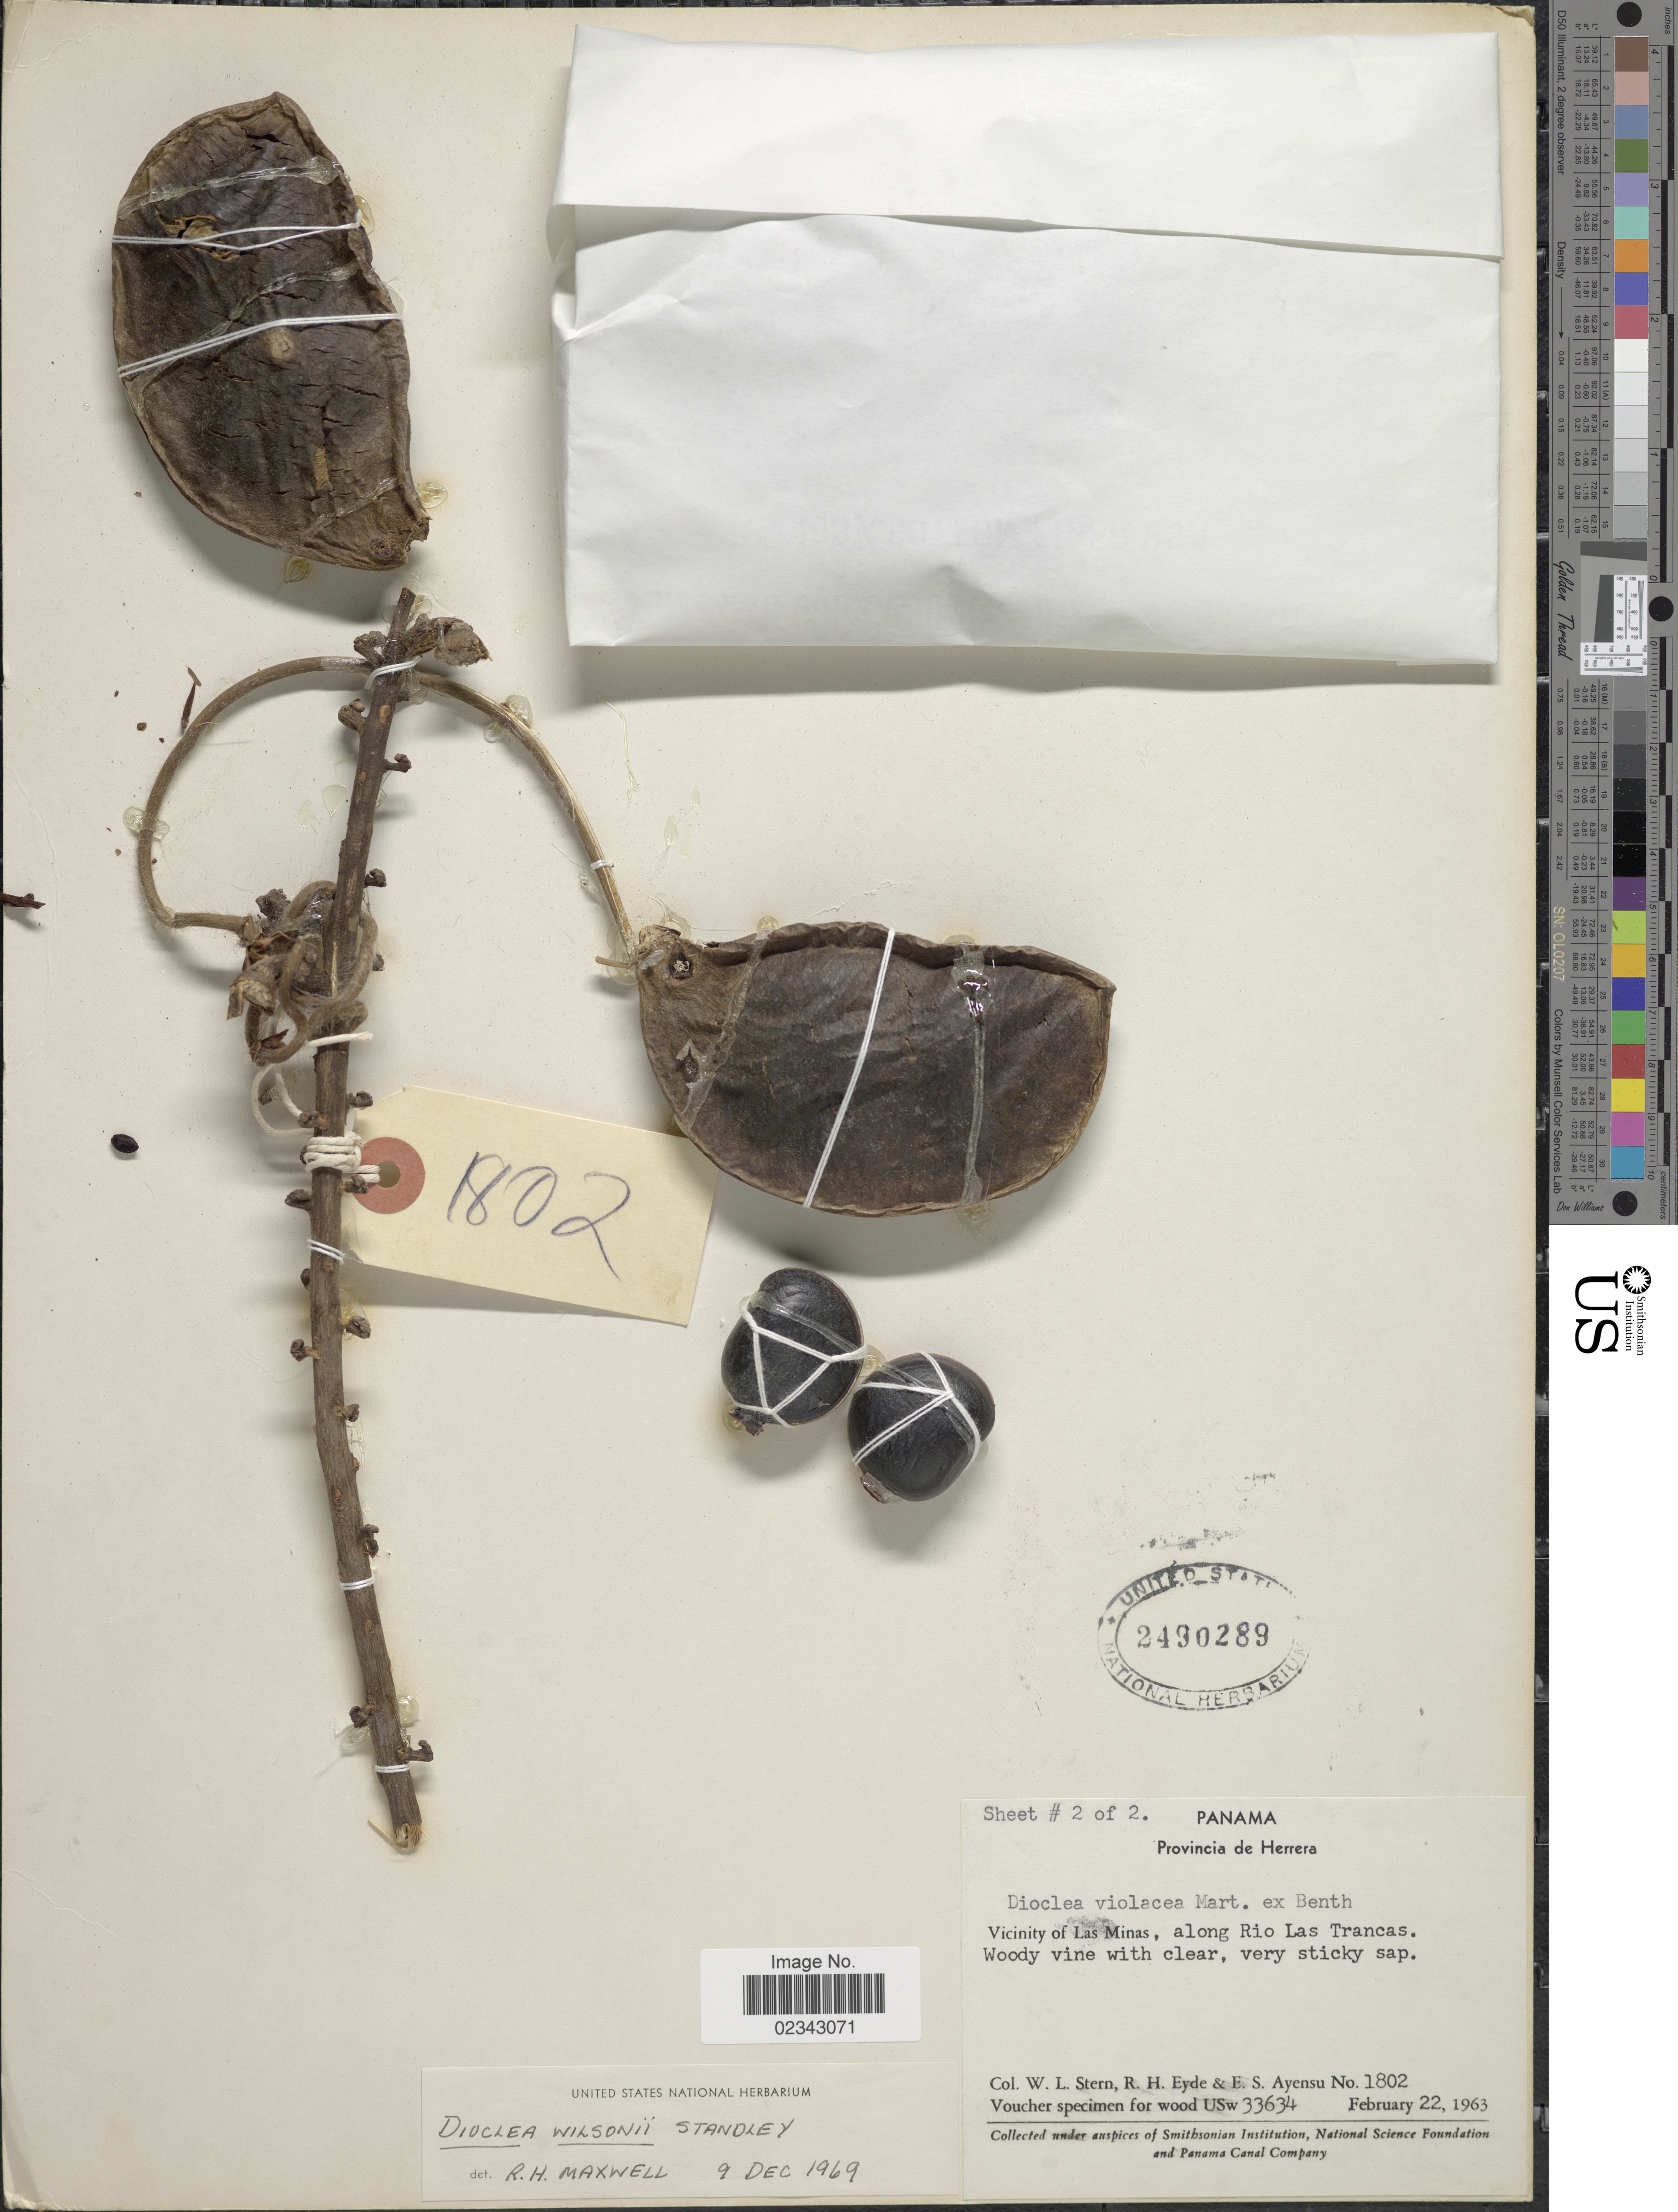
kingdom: Plantae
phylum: Tracheophyta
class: Magnoliopsida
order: Fabales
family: Fabaceae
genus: Macropsychanthus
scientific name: Macropsychanthus wilsonii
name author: (Standl.) L.P. Queiroz & Snak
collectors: W. L. Stern, R. H. Eyde & E. S. Ayensu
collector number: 1802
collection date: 1962-02-22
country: Panama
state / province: Herrera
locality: Vicinity of Las Minas, along Rio Las Trancas. Woody vine with clear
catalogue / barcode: US 2490289